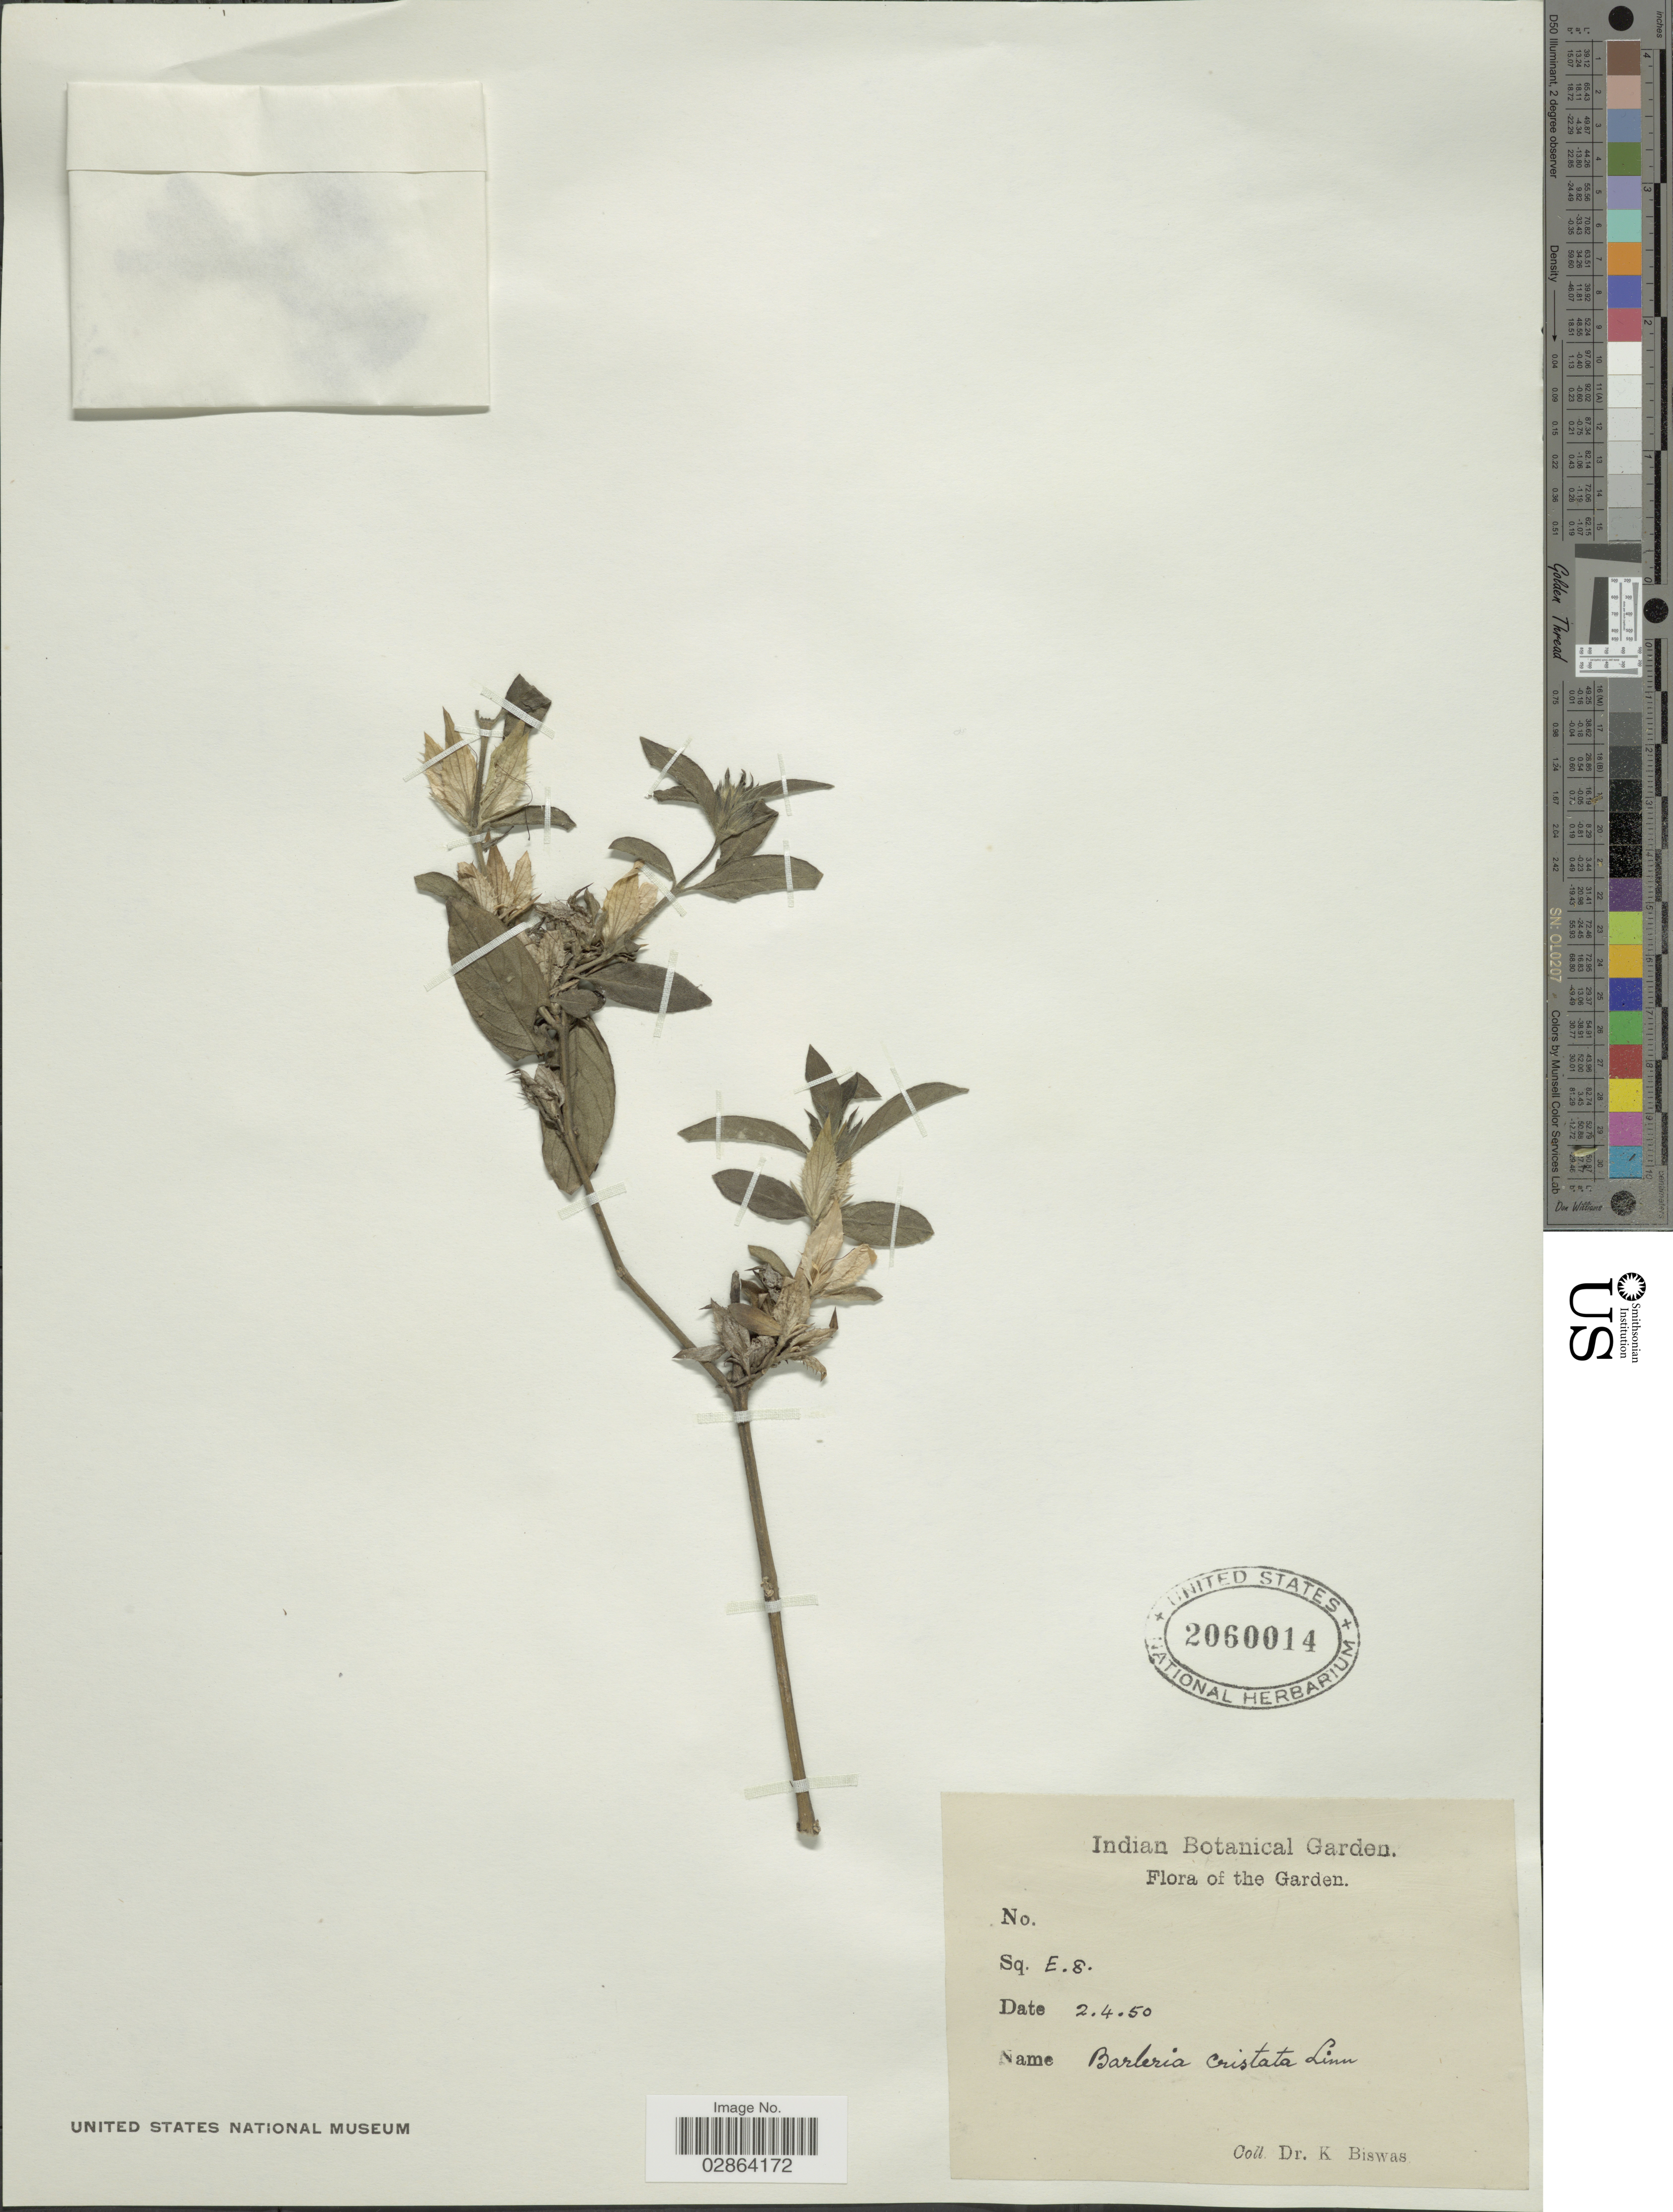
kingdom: Plantae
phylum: Tracheophyta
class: Magnoliopsida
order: Lamiales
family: Acanthaceae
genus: Barleria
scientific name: Barleria cristata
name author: L.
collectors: K. Biswas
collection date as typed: Transcribed d/m/y: 2/4/50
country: India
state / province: West Bengal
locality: The Garden.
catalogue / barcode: US 2060014